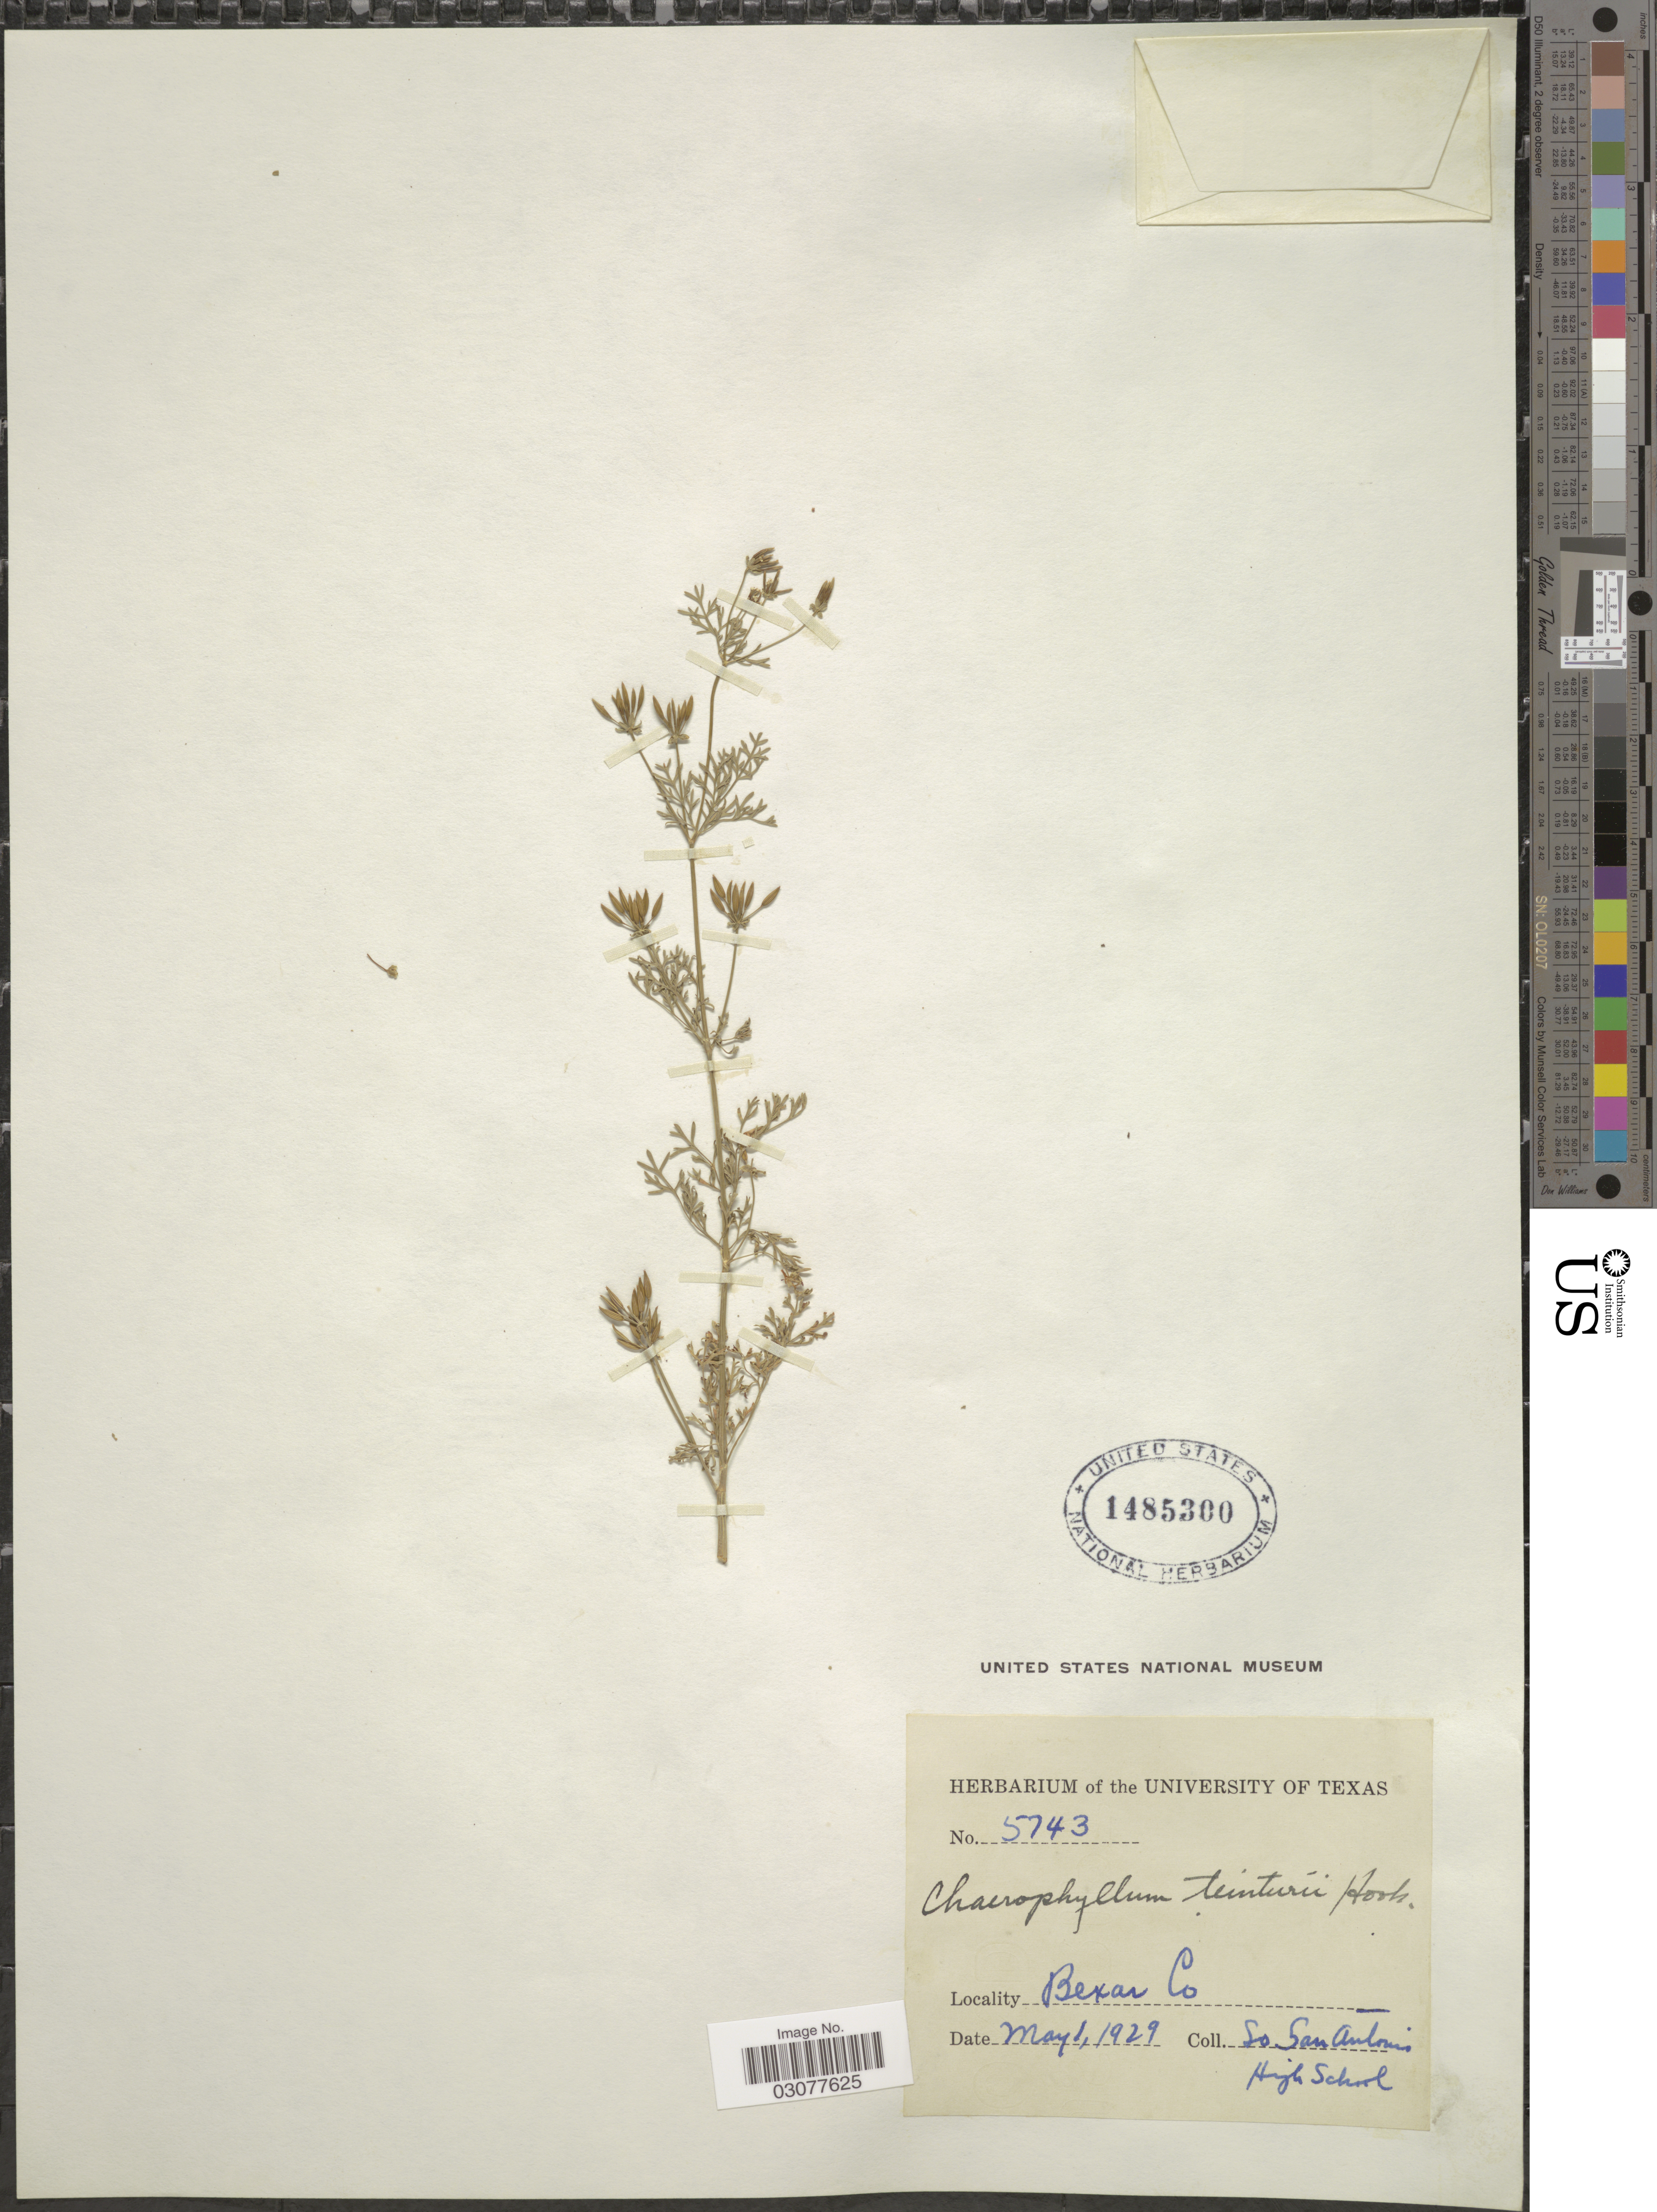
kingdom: Plantae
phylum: Tracheophyta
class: Magnoliopsida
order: Apiales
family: Apiaceae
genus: Chaerophyllum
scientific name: Chaerophyllum texanum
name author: J.M. Coult. & Rose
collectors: So. San Antonio Highschool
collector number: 5743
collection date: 1929-05-01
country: United States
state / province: Texas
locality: Bexar Co.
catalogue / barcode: US 1485300